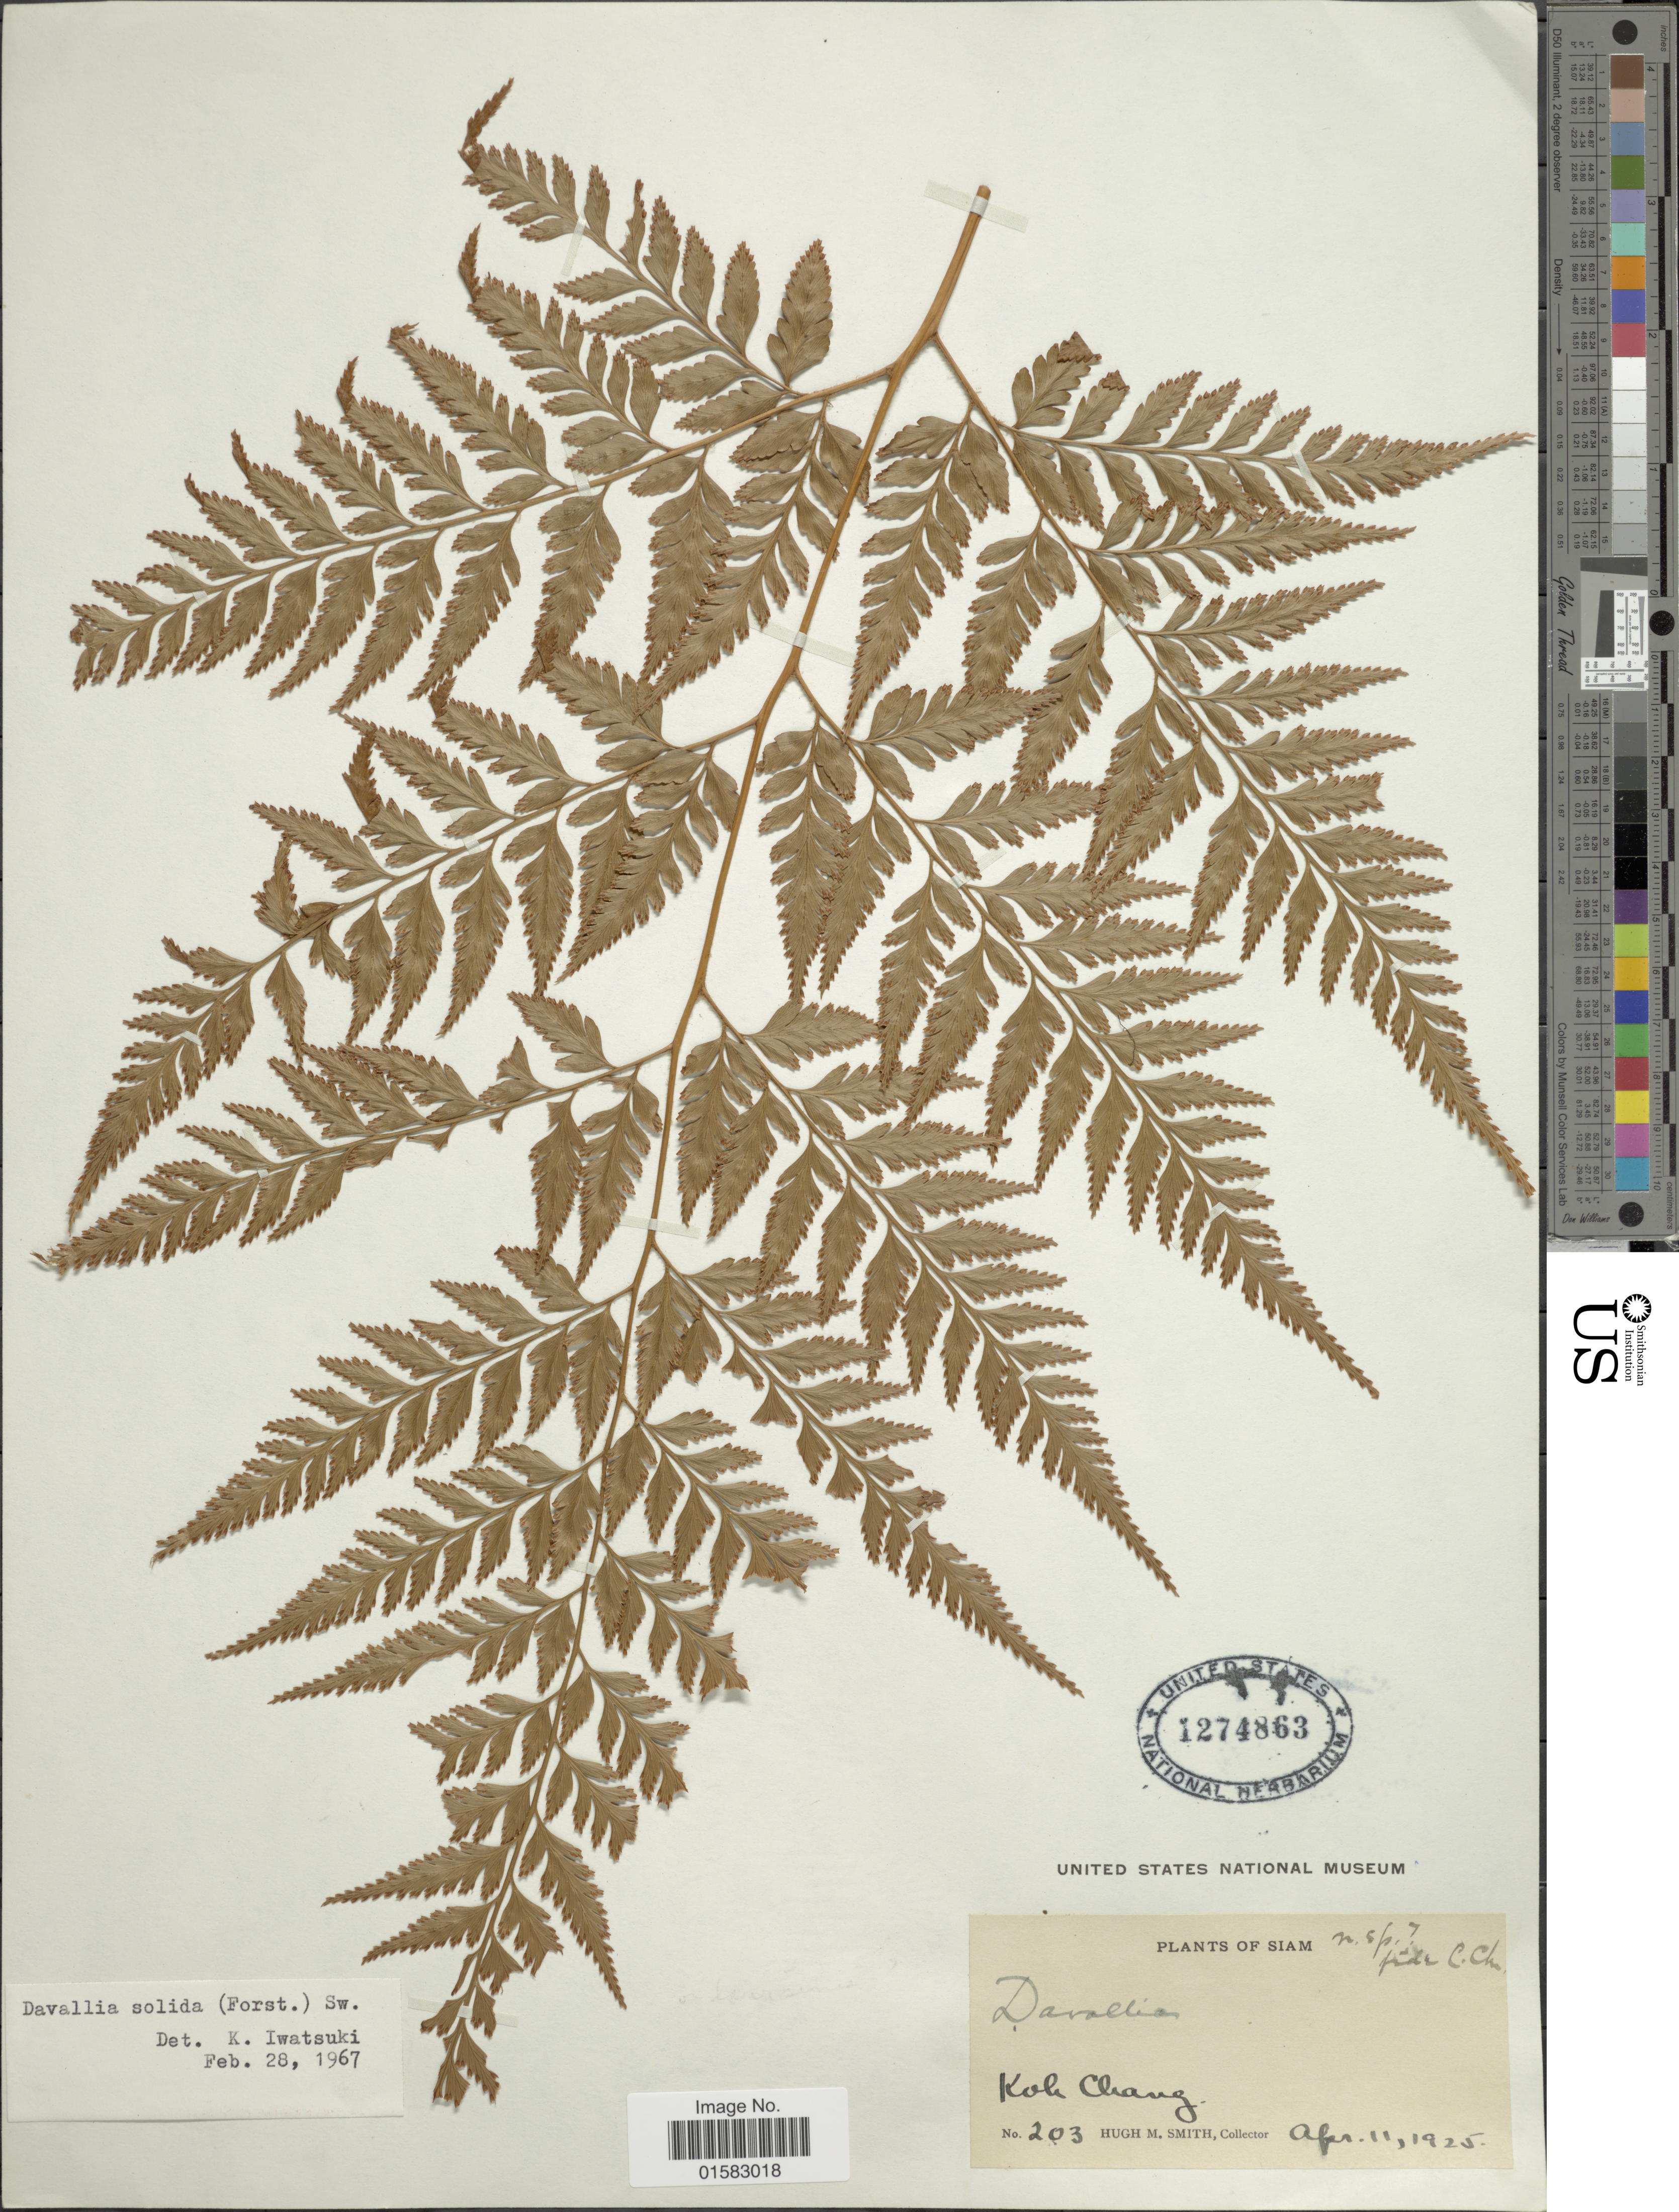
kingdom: Plantae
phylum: Tracheophyta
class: Polypodiopsida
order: Polypodiales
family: Davalliaceae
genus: Davallia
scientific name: Davallia solida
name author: (G. Forst.) Sw.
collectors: H. M. Smith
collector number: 203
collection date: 1925-04-11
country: Thailand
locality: Koh Chang, Siam.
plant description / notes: No precise locality correction needed.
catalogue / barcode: US 1274863